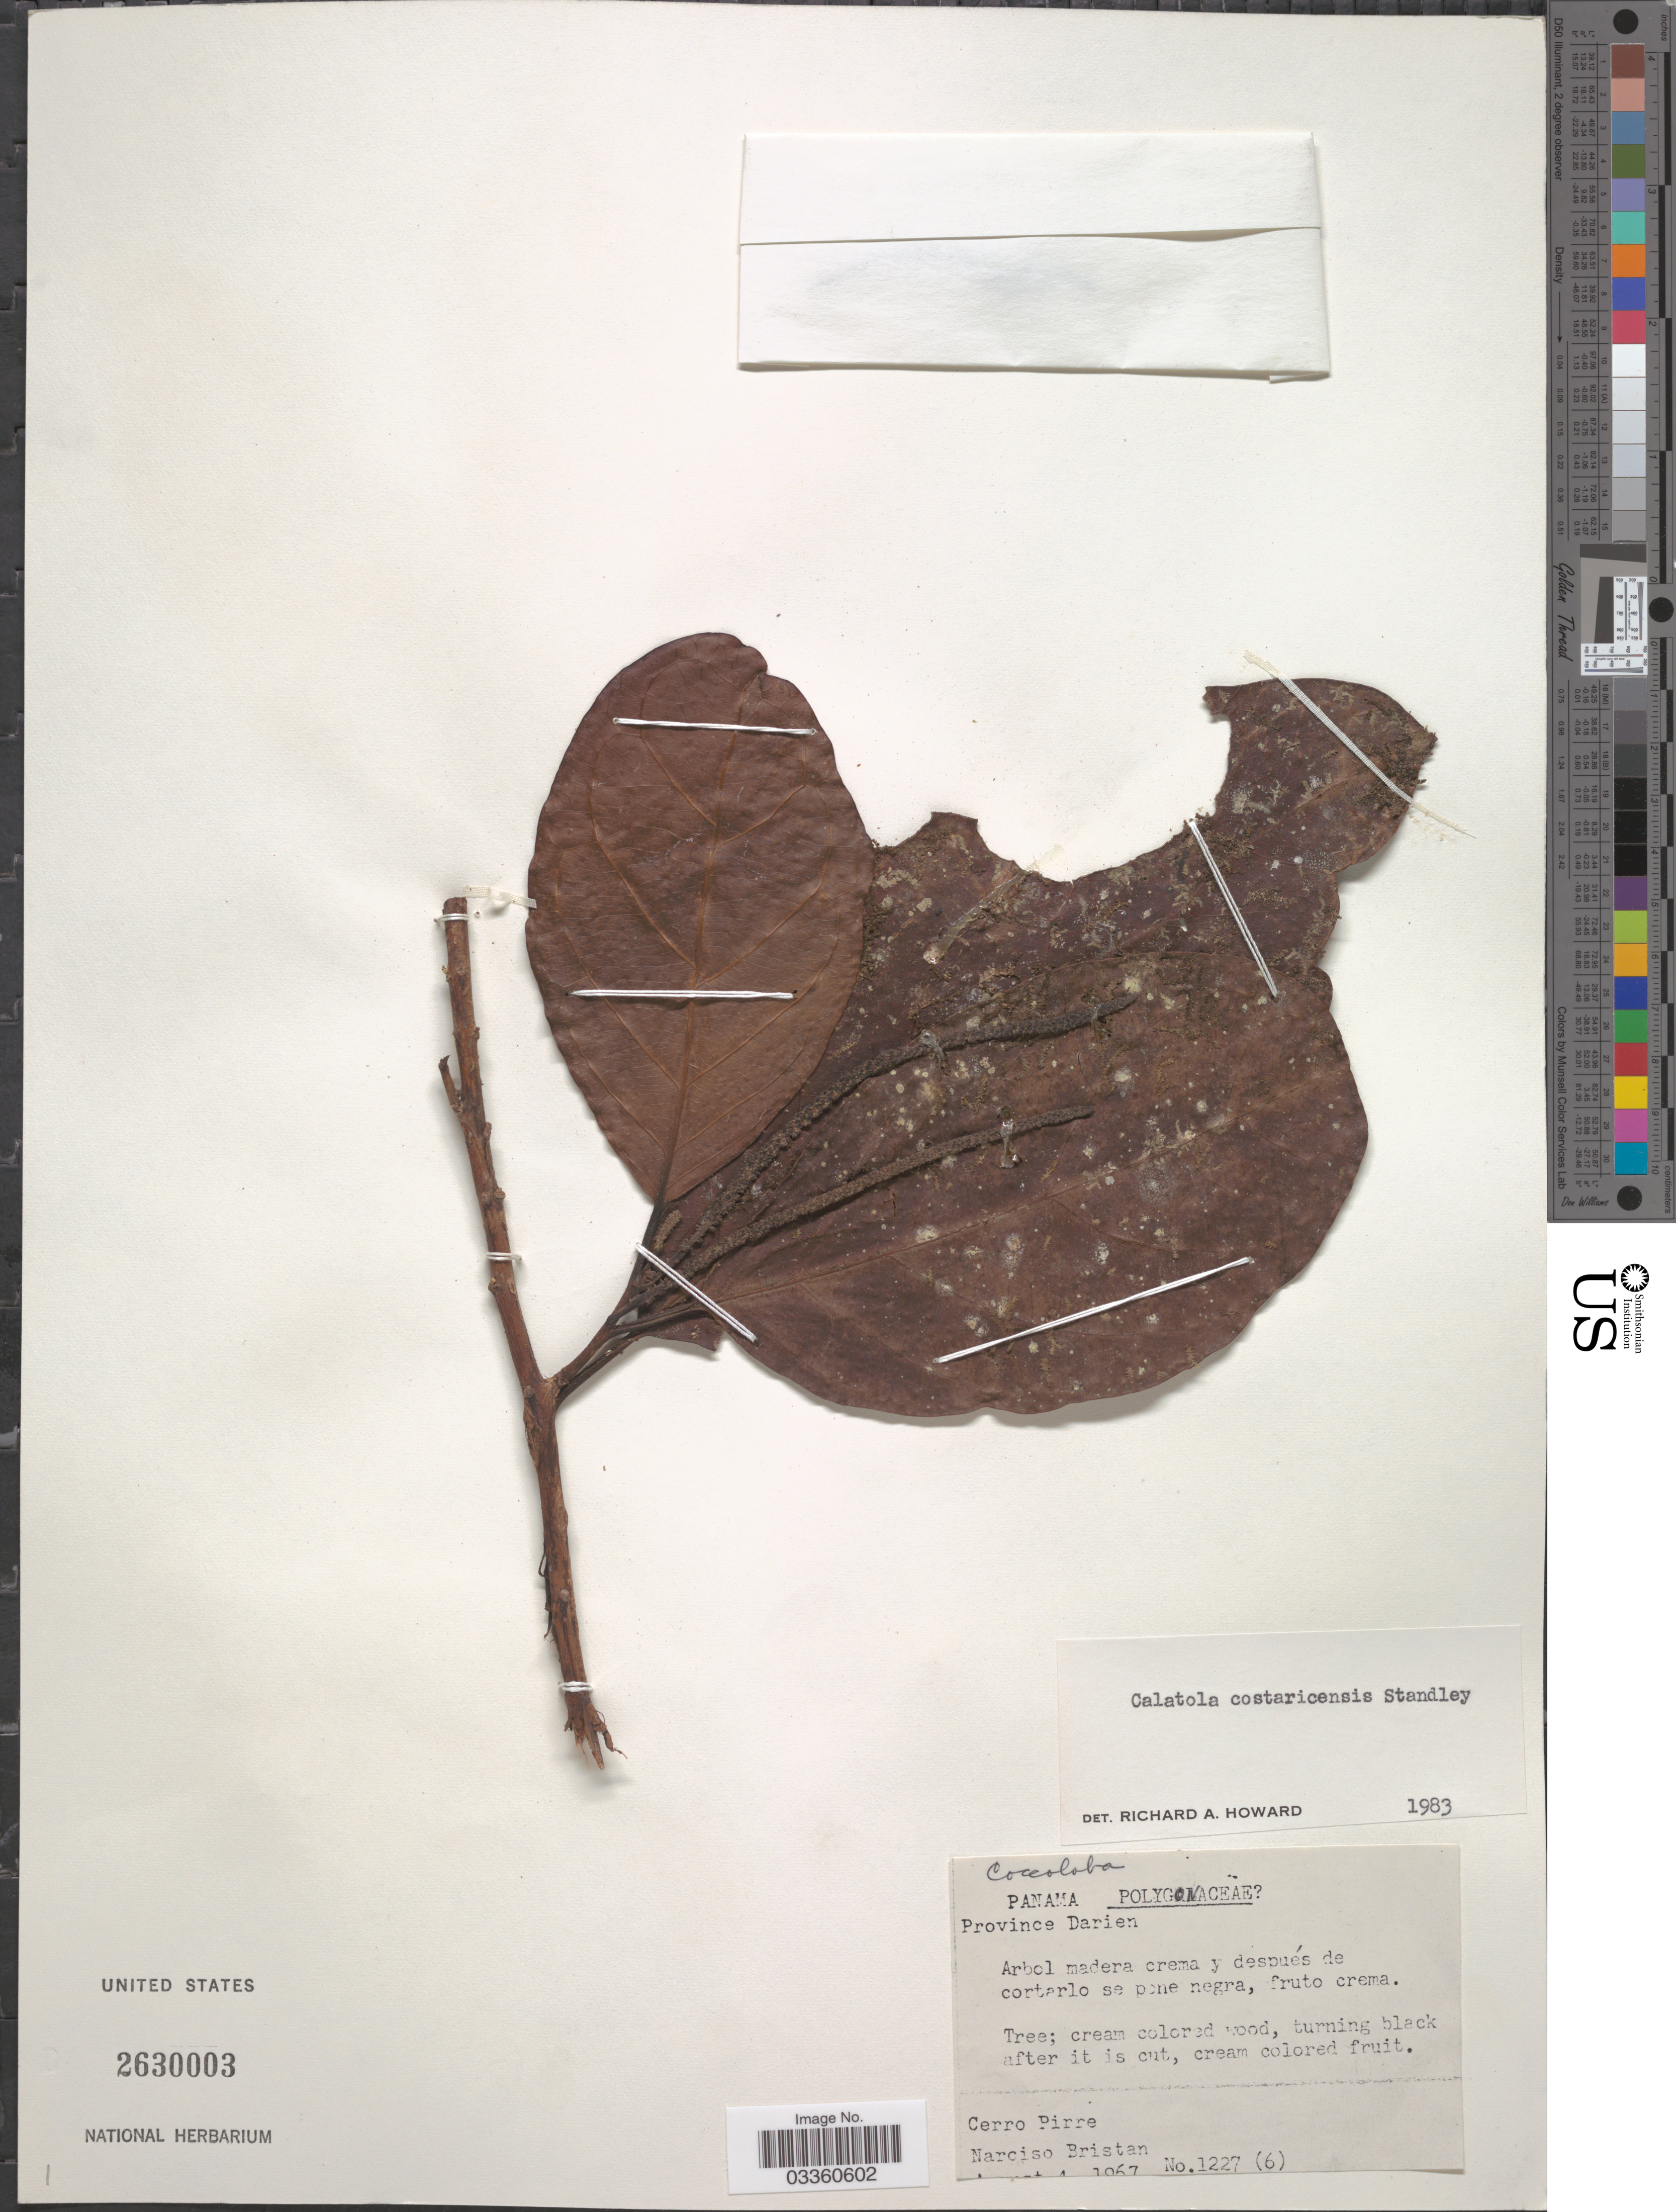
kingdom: Plantae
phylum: Tracheophyta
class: Magnoliopsida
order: Metteniusales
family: Metteniusaceae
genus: Calatola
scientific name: Calatola costaricensis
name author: Standl.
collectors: N. Bristan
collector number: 1227(6)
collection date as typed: ! 1967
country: Panama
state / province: Darién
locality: Cerro Pirre.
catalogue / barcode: US 2630003